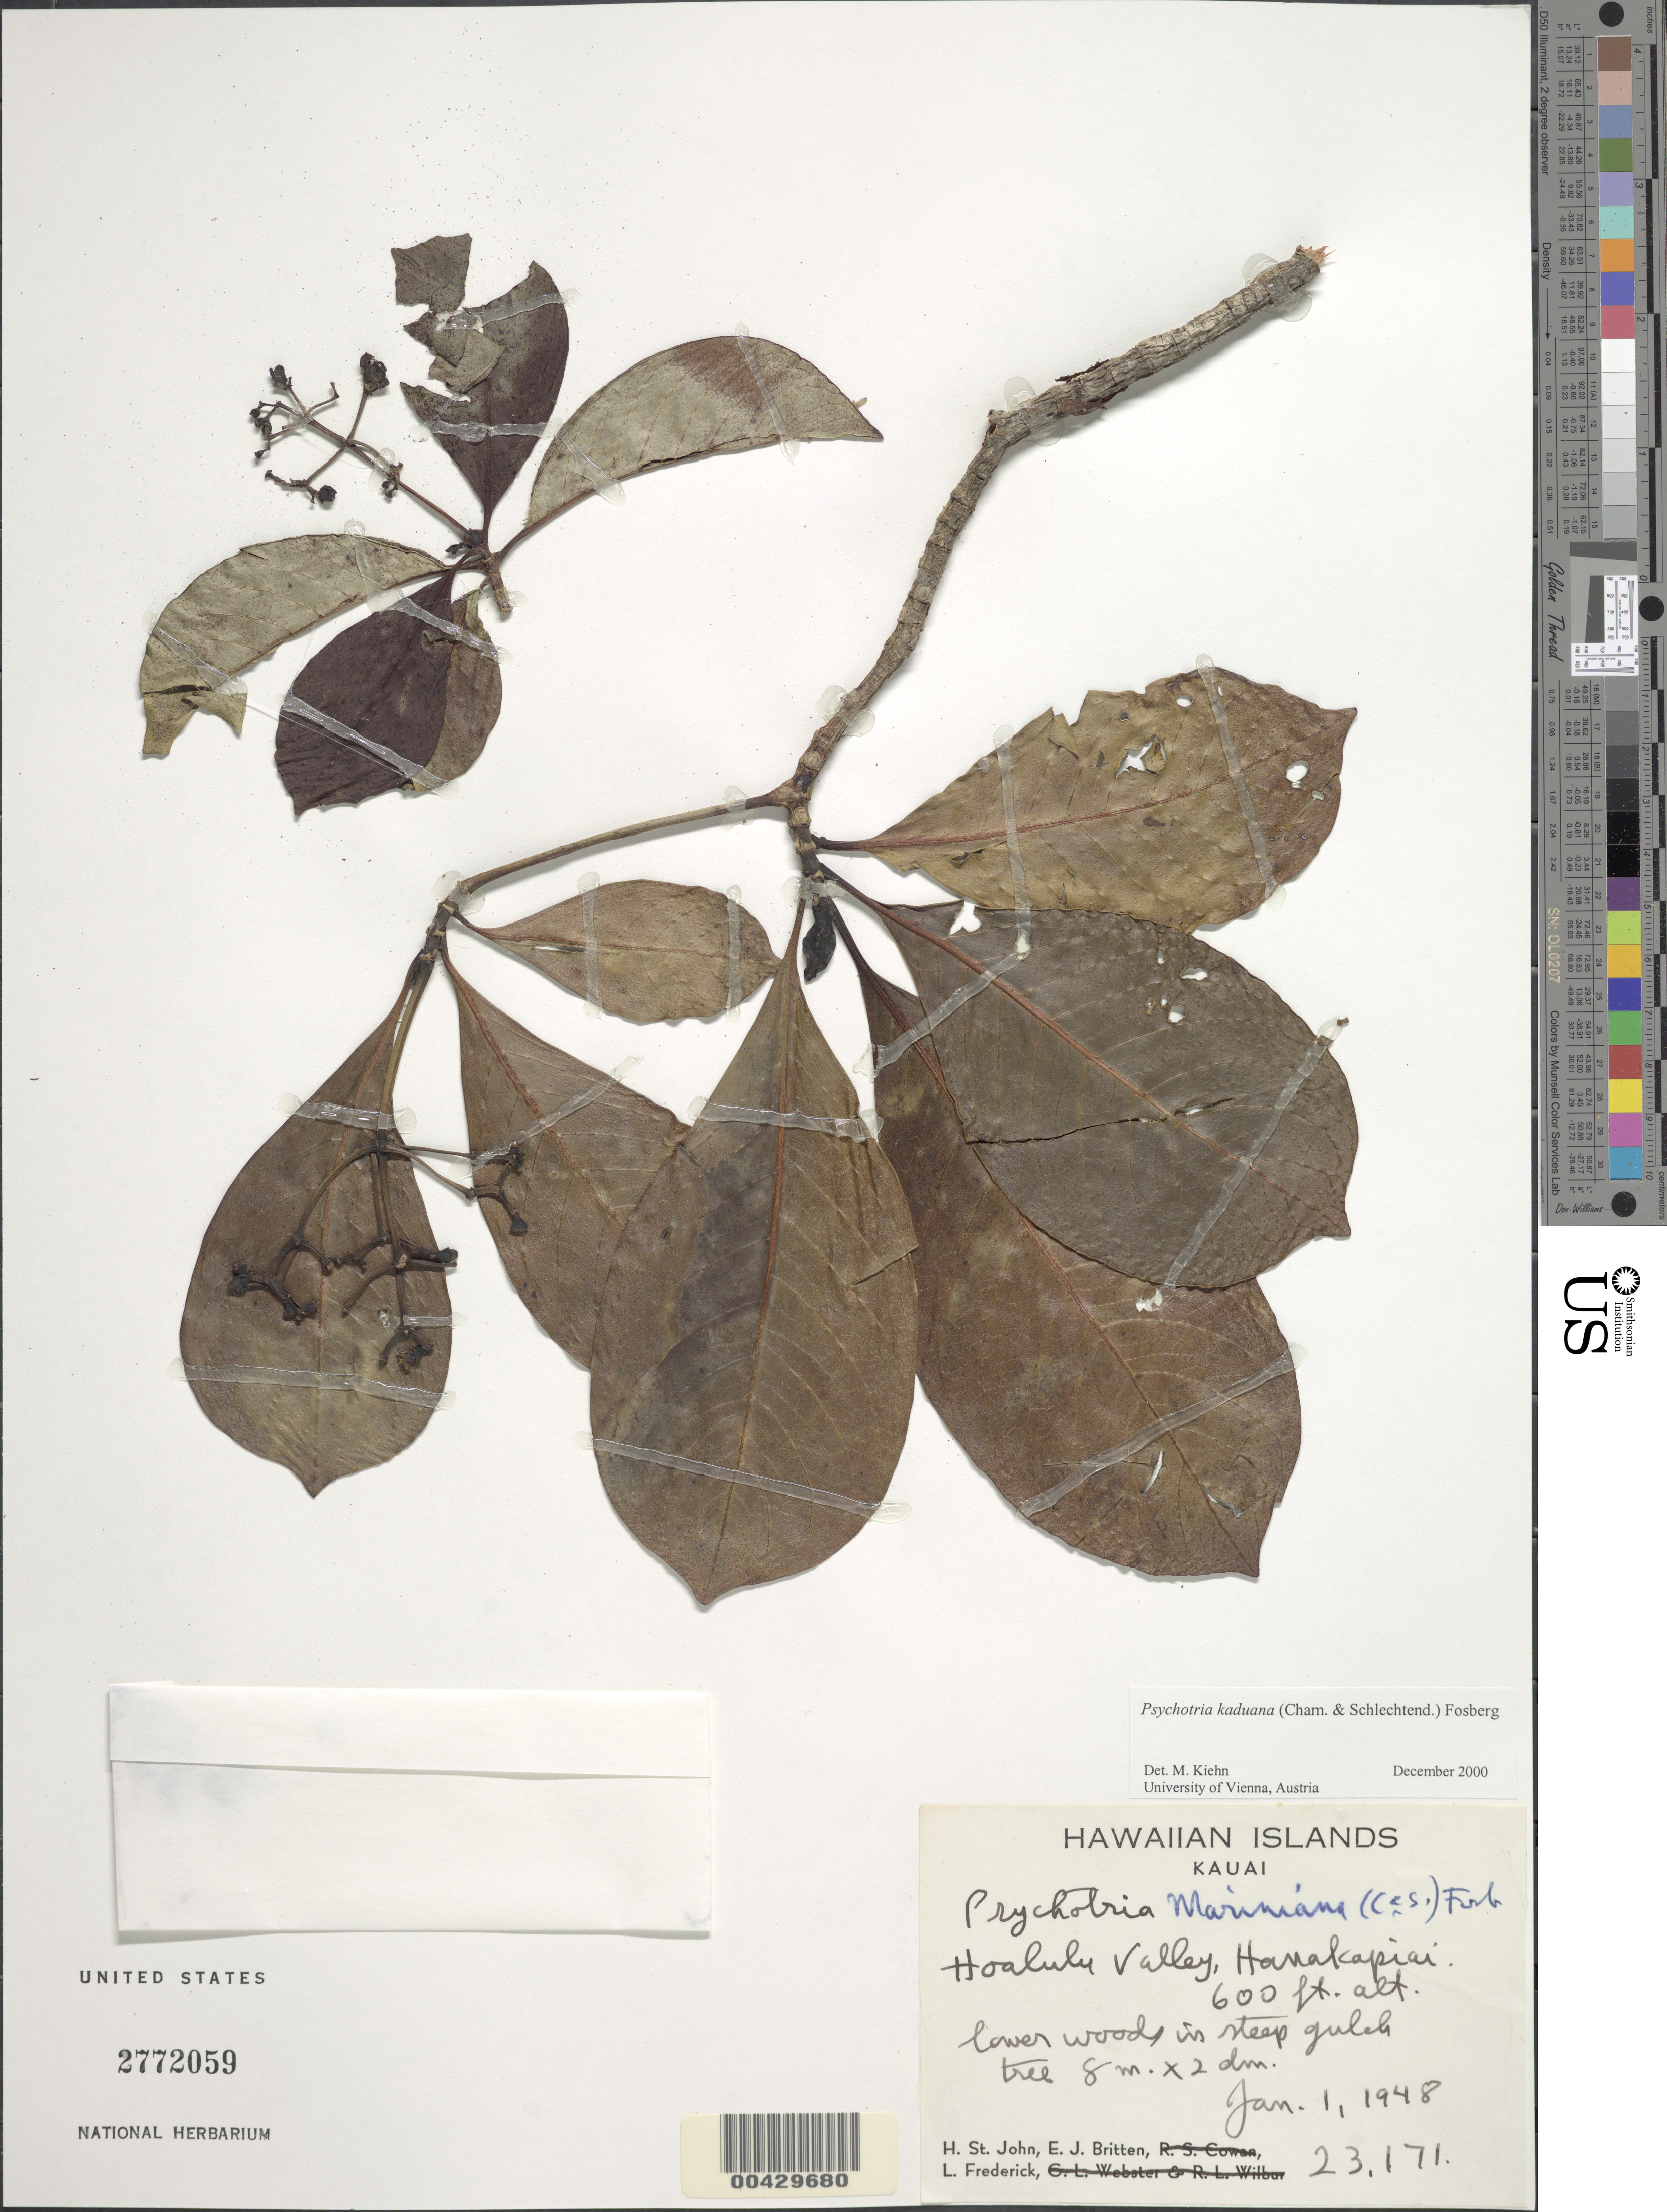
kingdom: Plantae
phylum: Tracheophyta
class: Magnoliopsida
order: Gentianales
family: Rubiaceae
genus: Psychotria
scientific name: Psychotria mariniana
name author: (Cham. & Schltdl.) Fosberg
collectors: H. St. John, E. Britten & L. Frederick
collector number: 23171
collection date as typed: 1 Jan 1948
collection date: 1948-01-01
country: United States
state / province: Hawaii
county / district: Kauai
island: Kaua'i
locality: Hoalulu Valley, Hanakapiai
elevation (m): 183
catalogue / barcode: US 2772059